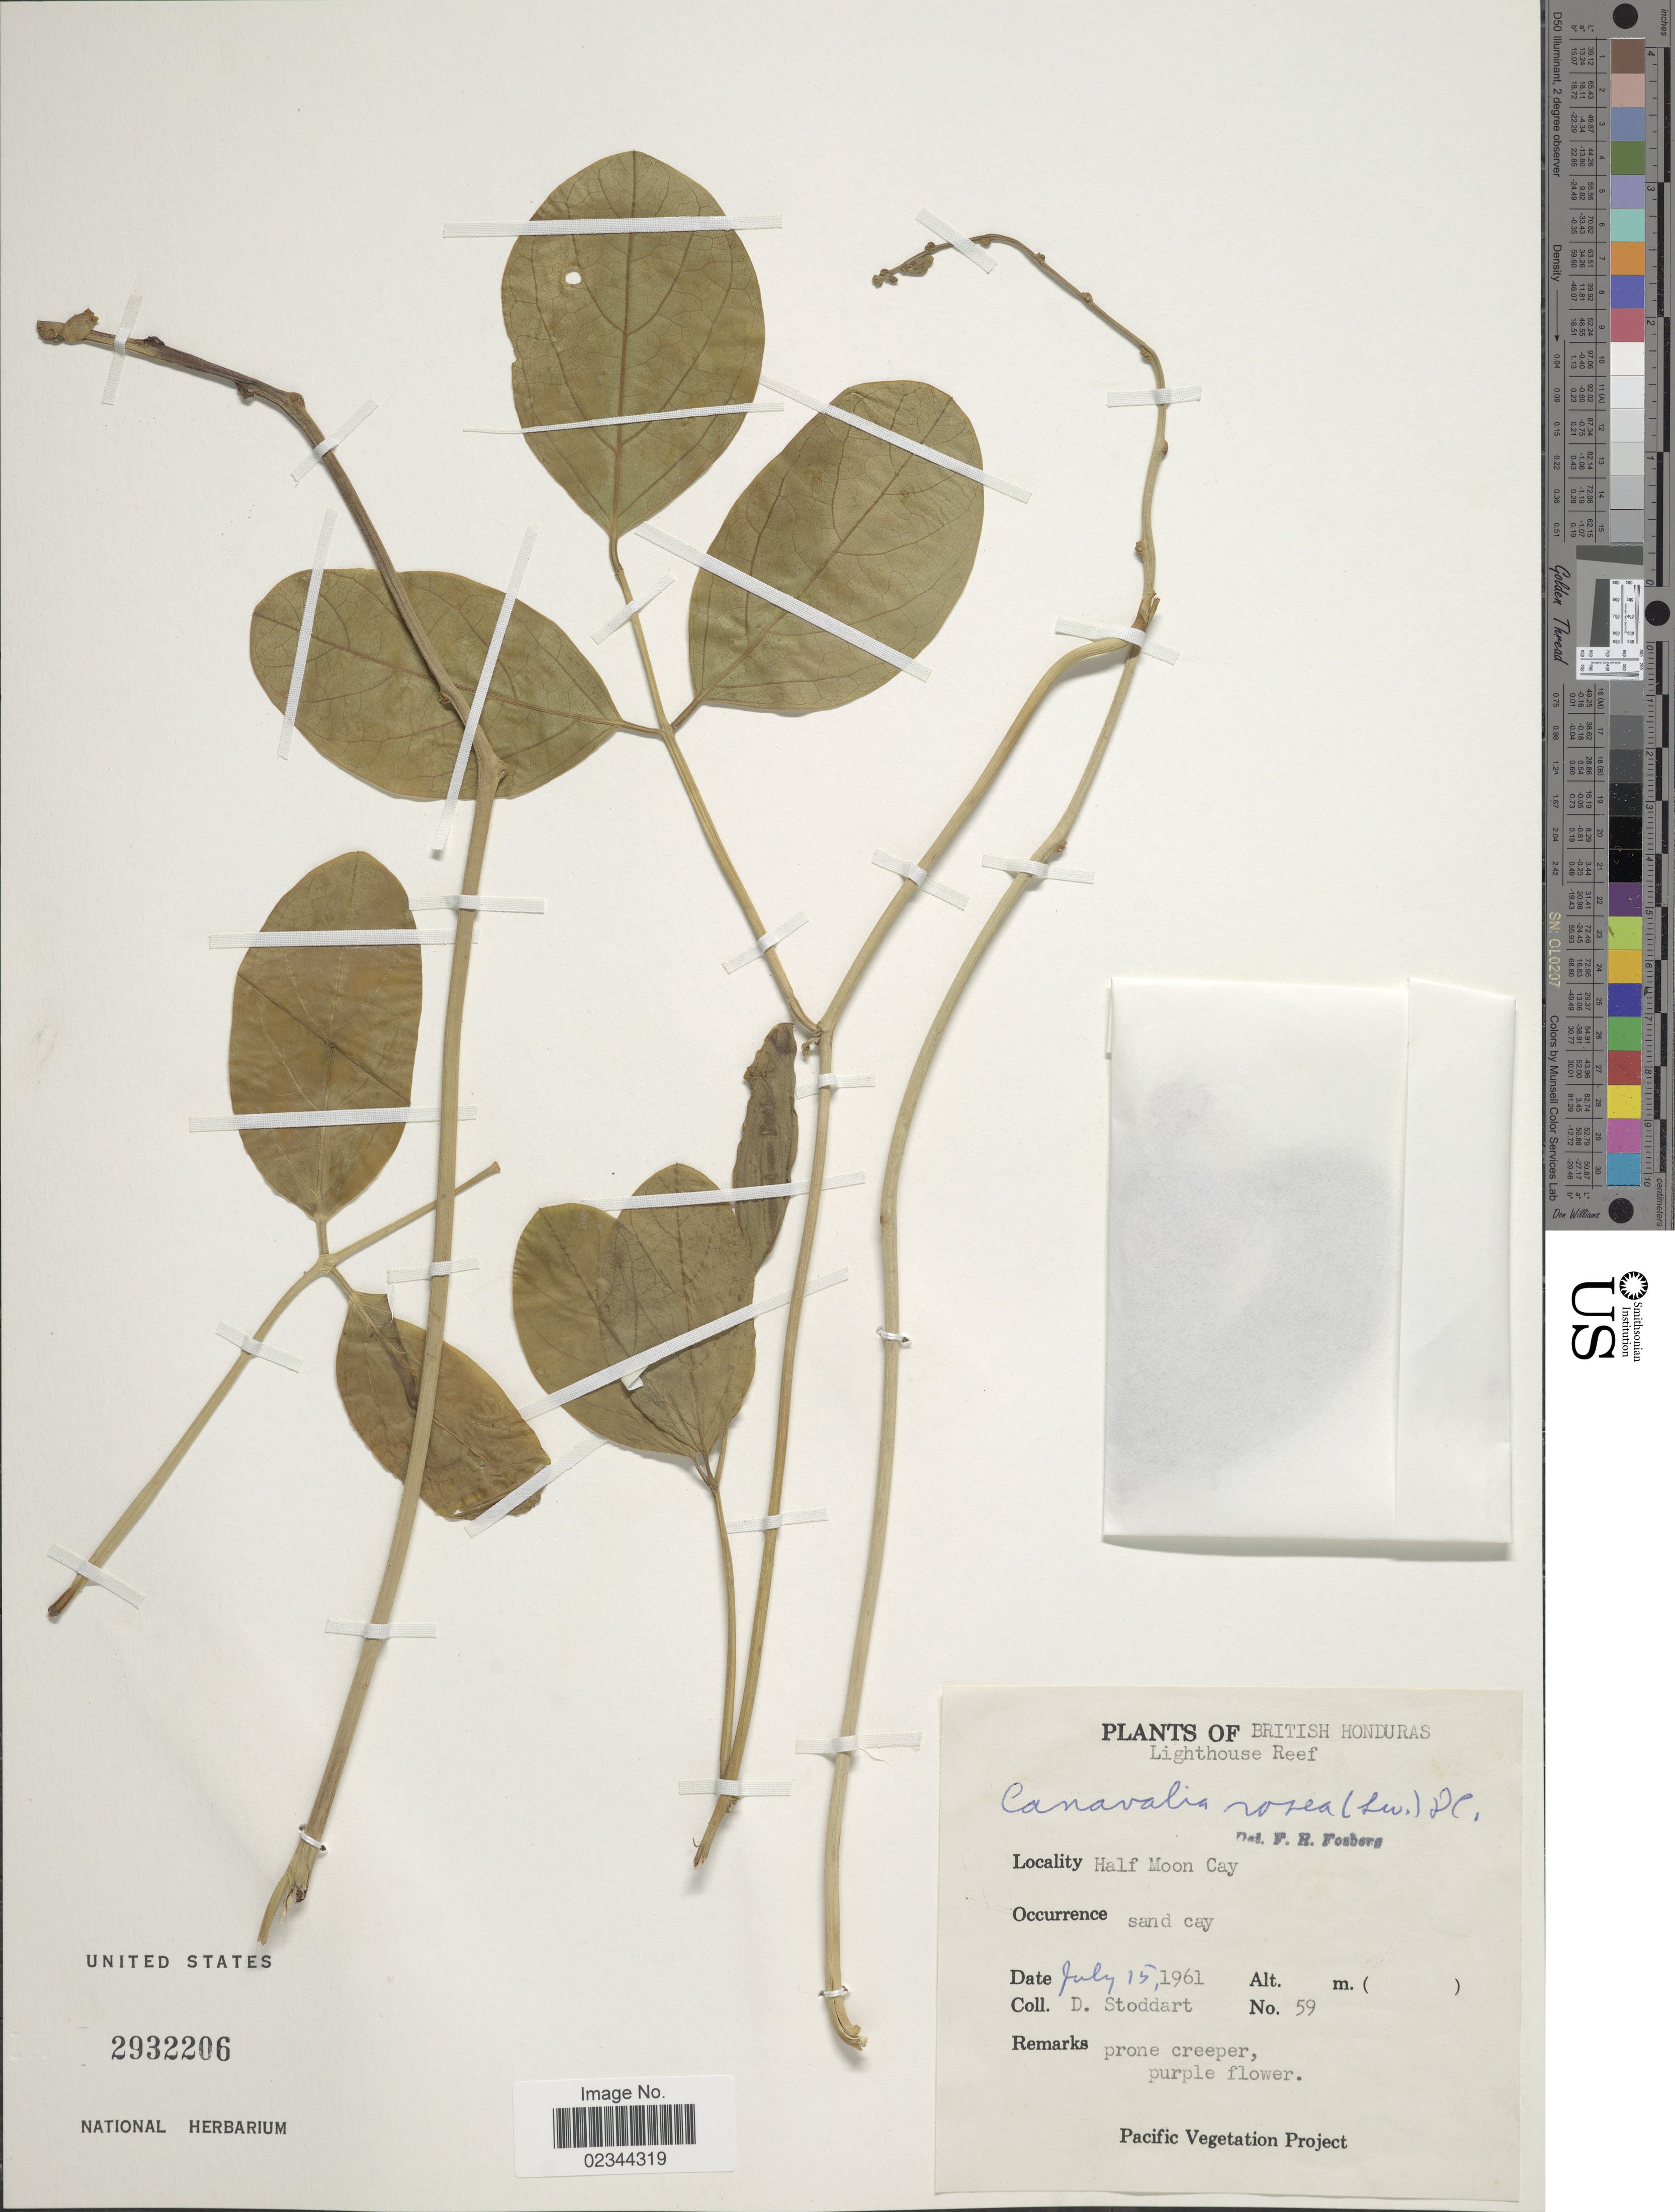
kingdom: Plantae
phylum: Tracheophyta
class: Magnoliopsida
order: Fabales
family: Fabaceae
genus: Canavalia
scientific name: Canavalia rosea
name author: (Sw.) DC.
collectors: D. Stoddart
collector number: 59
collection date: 1961-07-15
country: Belize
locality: British Honduras, Lighthouse Reef, Half Moon Cay, sand cay.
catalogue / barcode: US 2932206